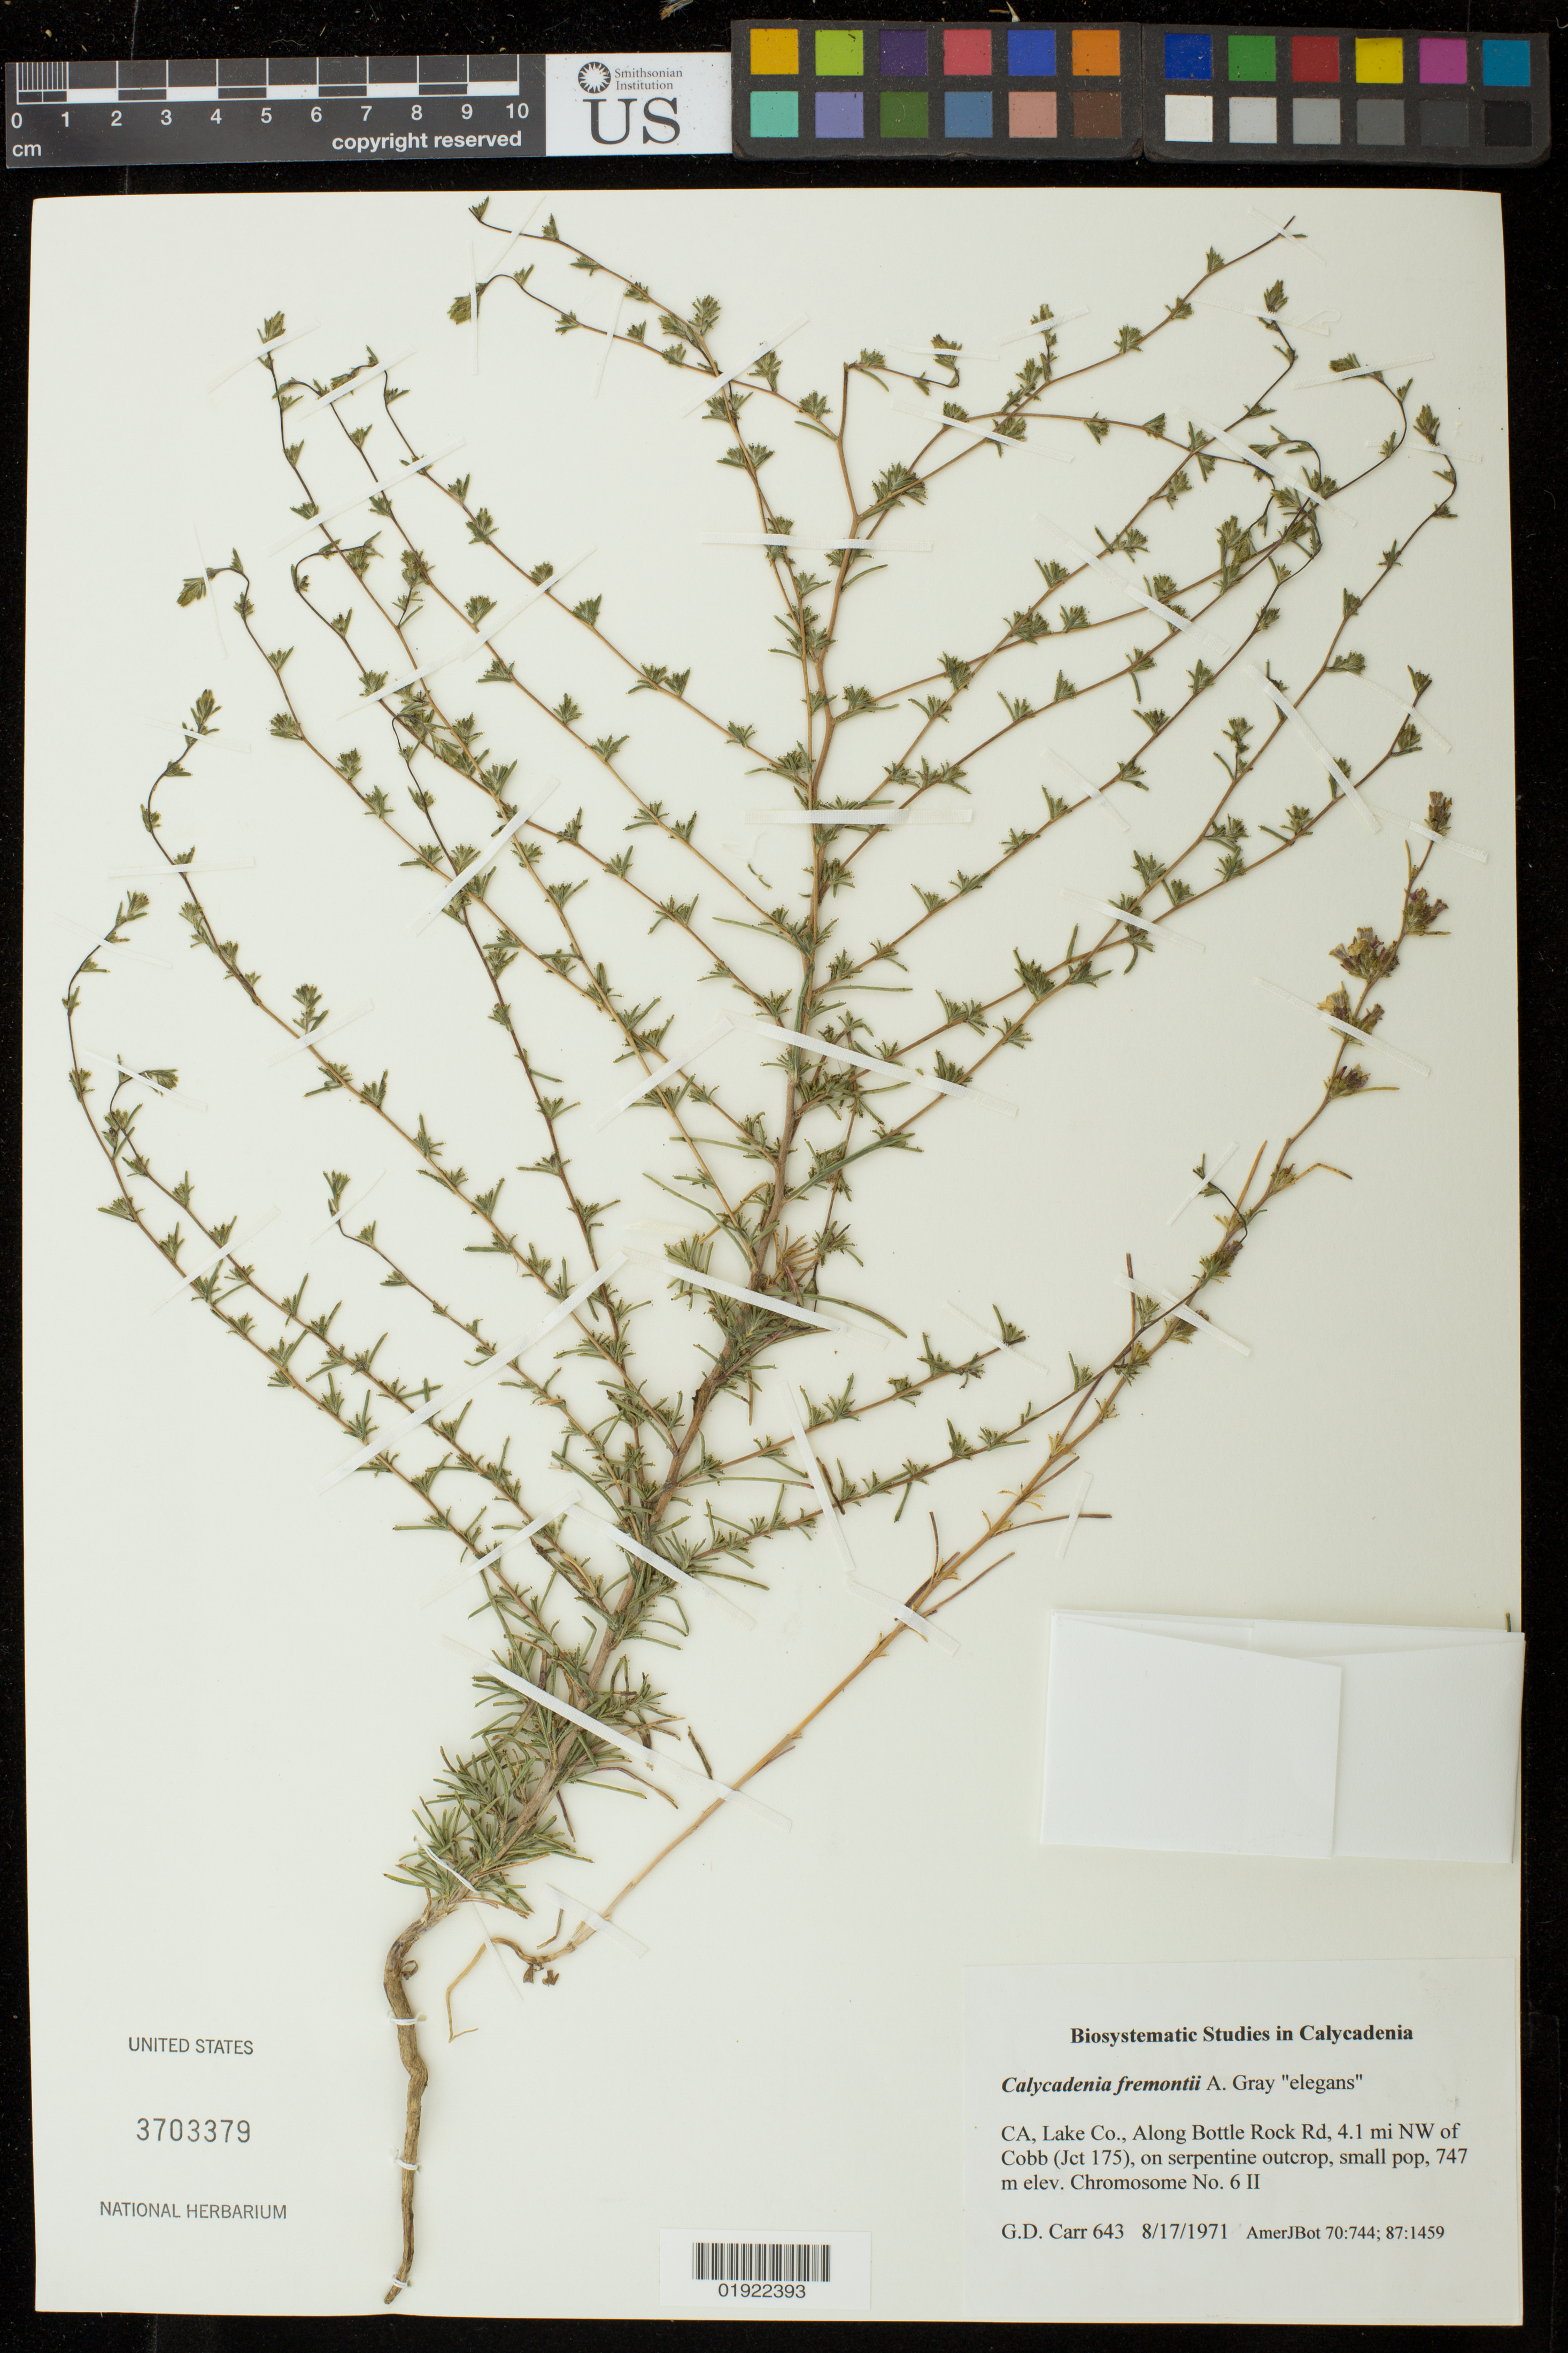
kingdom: Plantae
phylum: Tracheophyta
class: Magnoliopsida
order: Asterales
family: Asteraceae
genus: Calycadenia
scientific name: Calycadenia fremontii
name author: A. Gray in Emory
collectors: G. Carr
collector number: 643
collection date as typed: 8/17/1971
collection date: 1971-08-17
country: United States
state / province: California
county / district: Lake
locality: Along Bottle Rock Rd, 4.1 mi NW of Cobb (Jct 175)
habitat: on serpentine outcrop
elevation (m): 747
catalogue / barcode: US 3703379